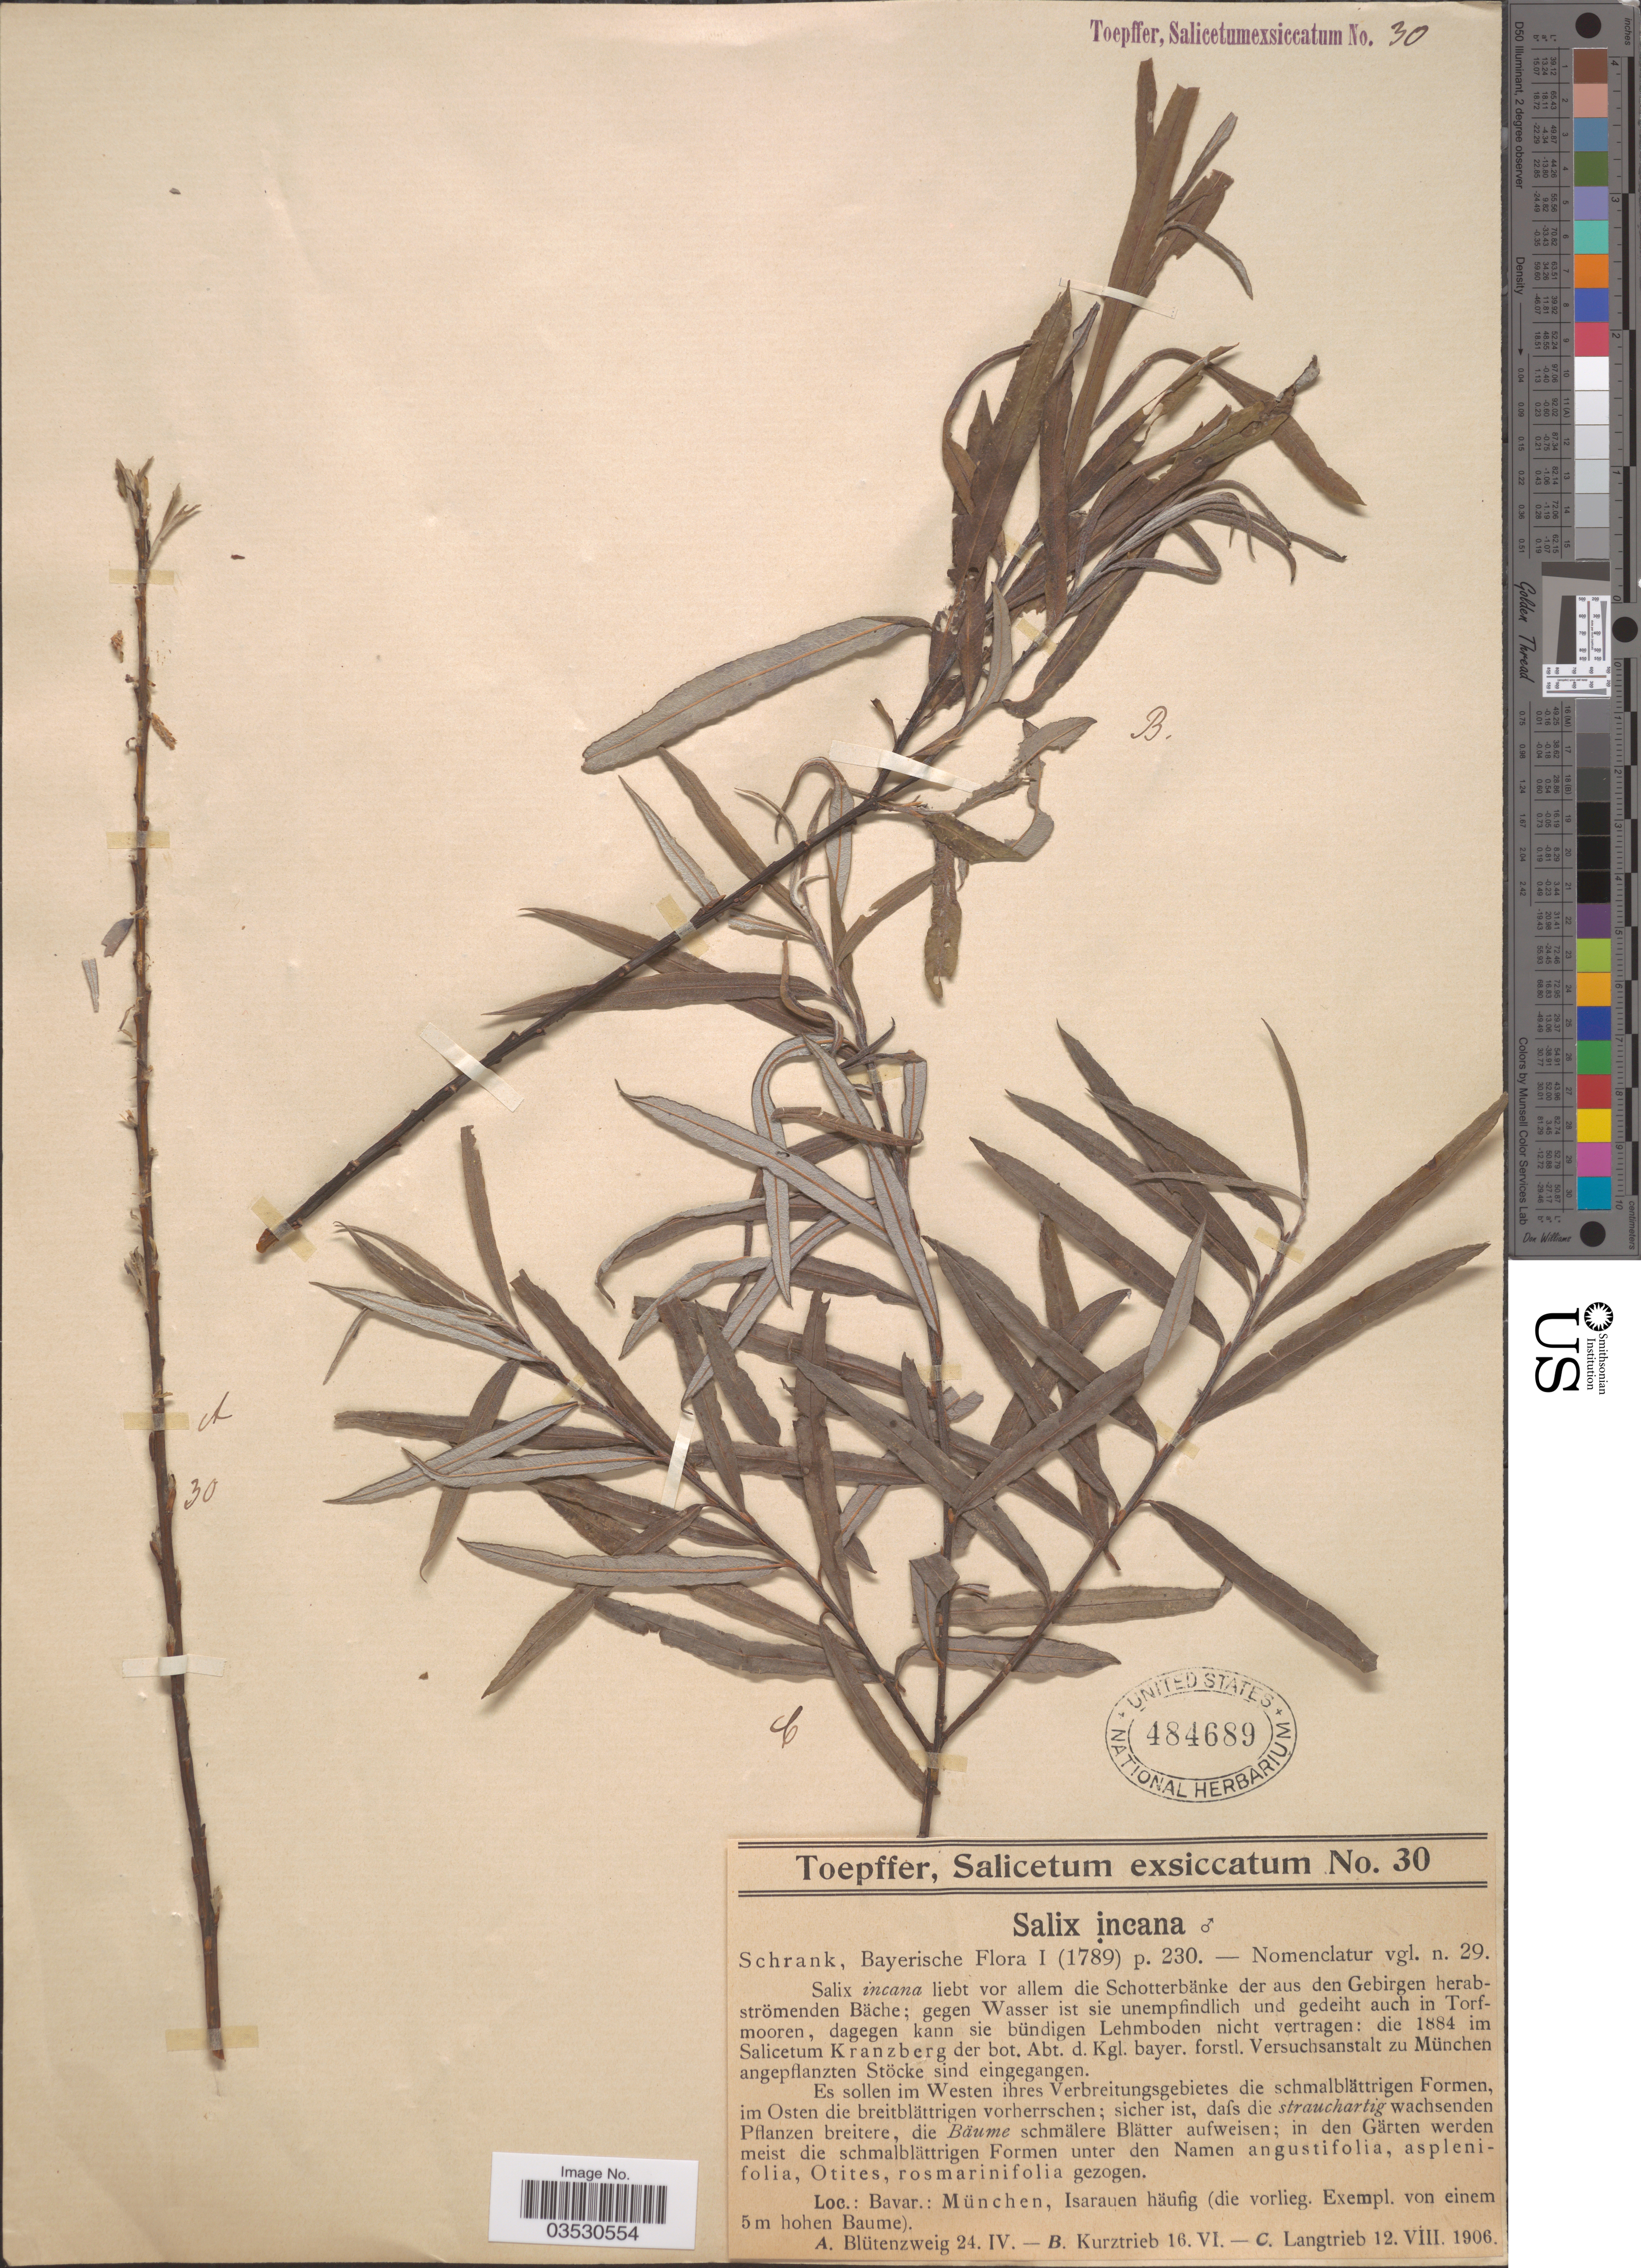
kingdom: Plantae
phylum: Tracheophyta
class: Magnoliopsida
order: Malpighiales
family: Salicaceae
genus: Salix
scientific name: Salix incana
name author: Michx.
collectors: A. Toepffer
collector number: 30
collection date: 1906-04-24/1906-08-12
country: Germany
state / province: Bayern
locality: Bavar.: München, Isarauen häufig (die vorlieg. Exempl. von einem 5 m hohen Baume).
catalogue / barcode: US 484689